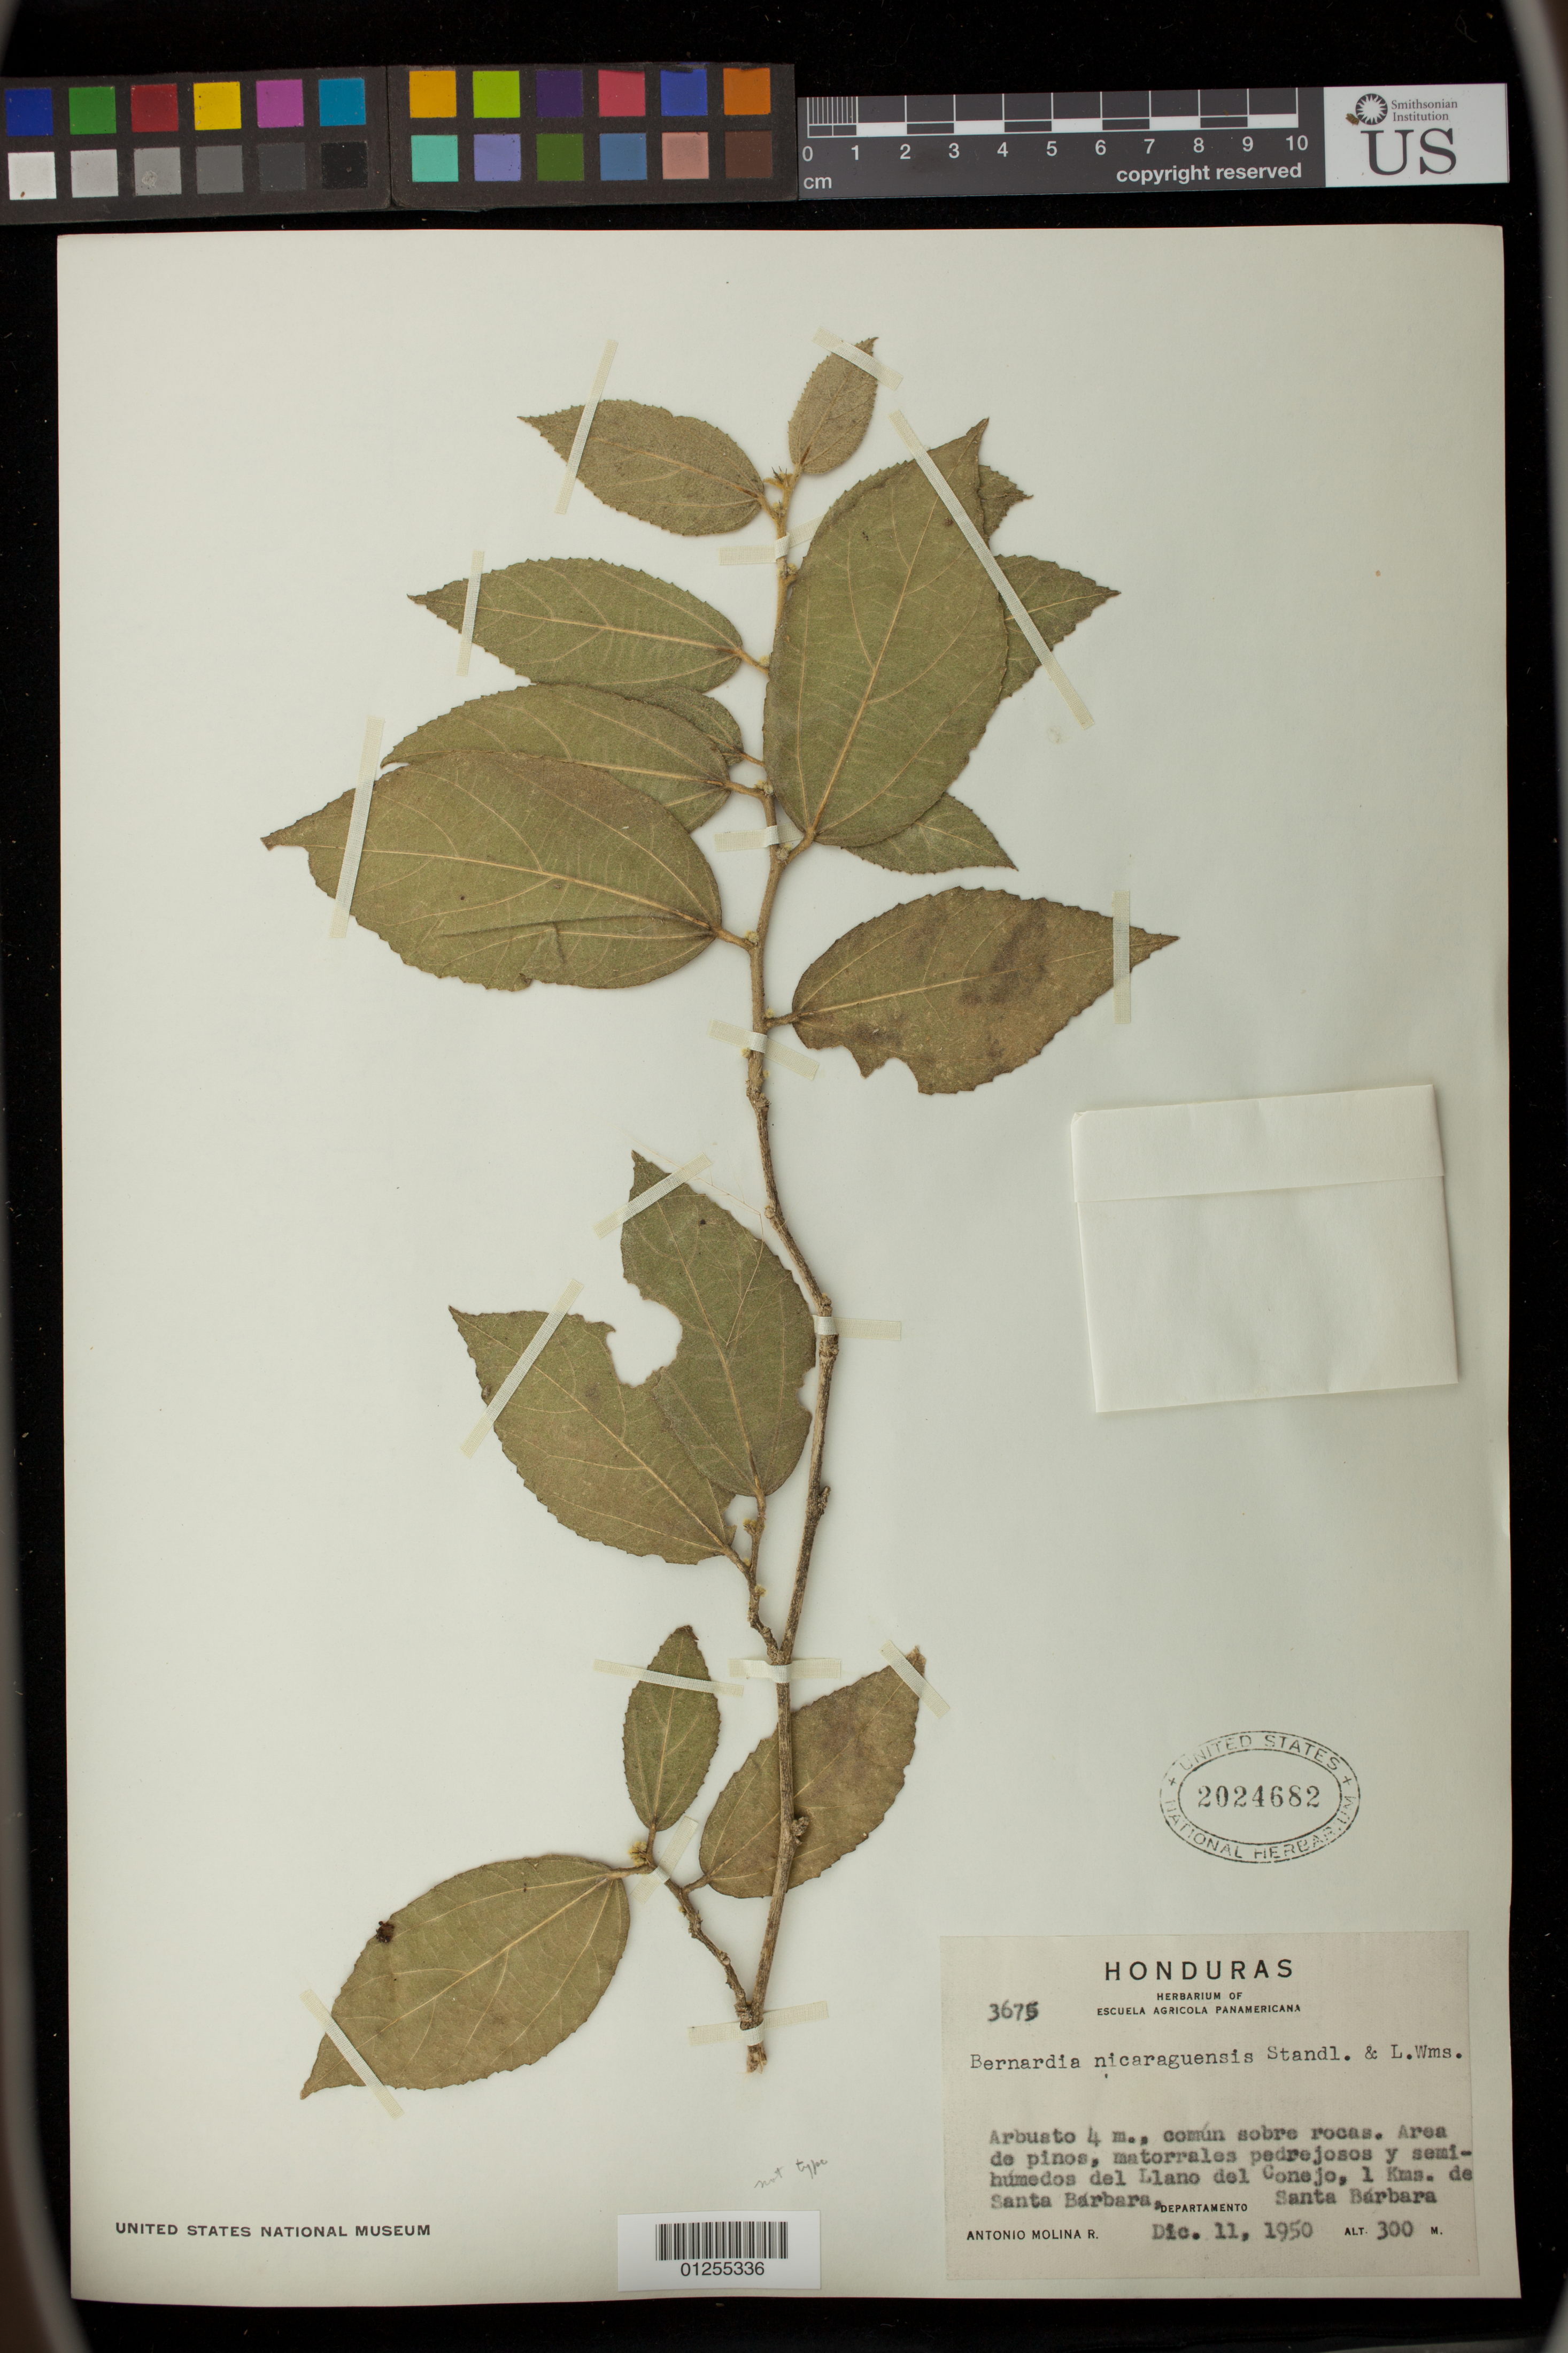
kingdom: Plantae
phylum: Tracheophyta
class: Magnoliopsida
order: Malpighiales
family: Euphorbiaceae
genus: Bernardia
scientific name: Bernardia nicaraguensis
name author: Standl. & L.O. Williams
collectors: A. Molina R.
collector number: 3675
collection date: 1950-12-11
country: Honduras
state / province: Santa Bárbara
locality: Llano del Conjeo, 1 kms de Santa Barbara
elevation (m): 300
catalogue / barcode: US 2024682